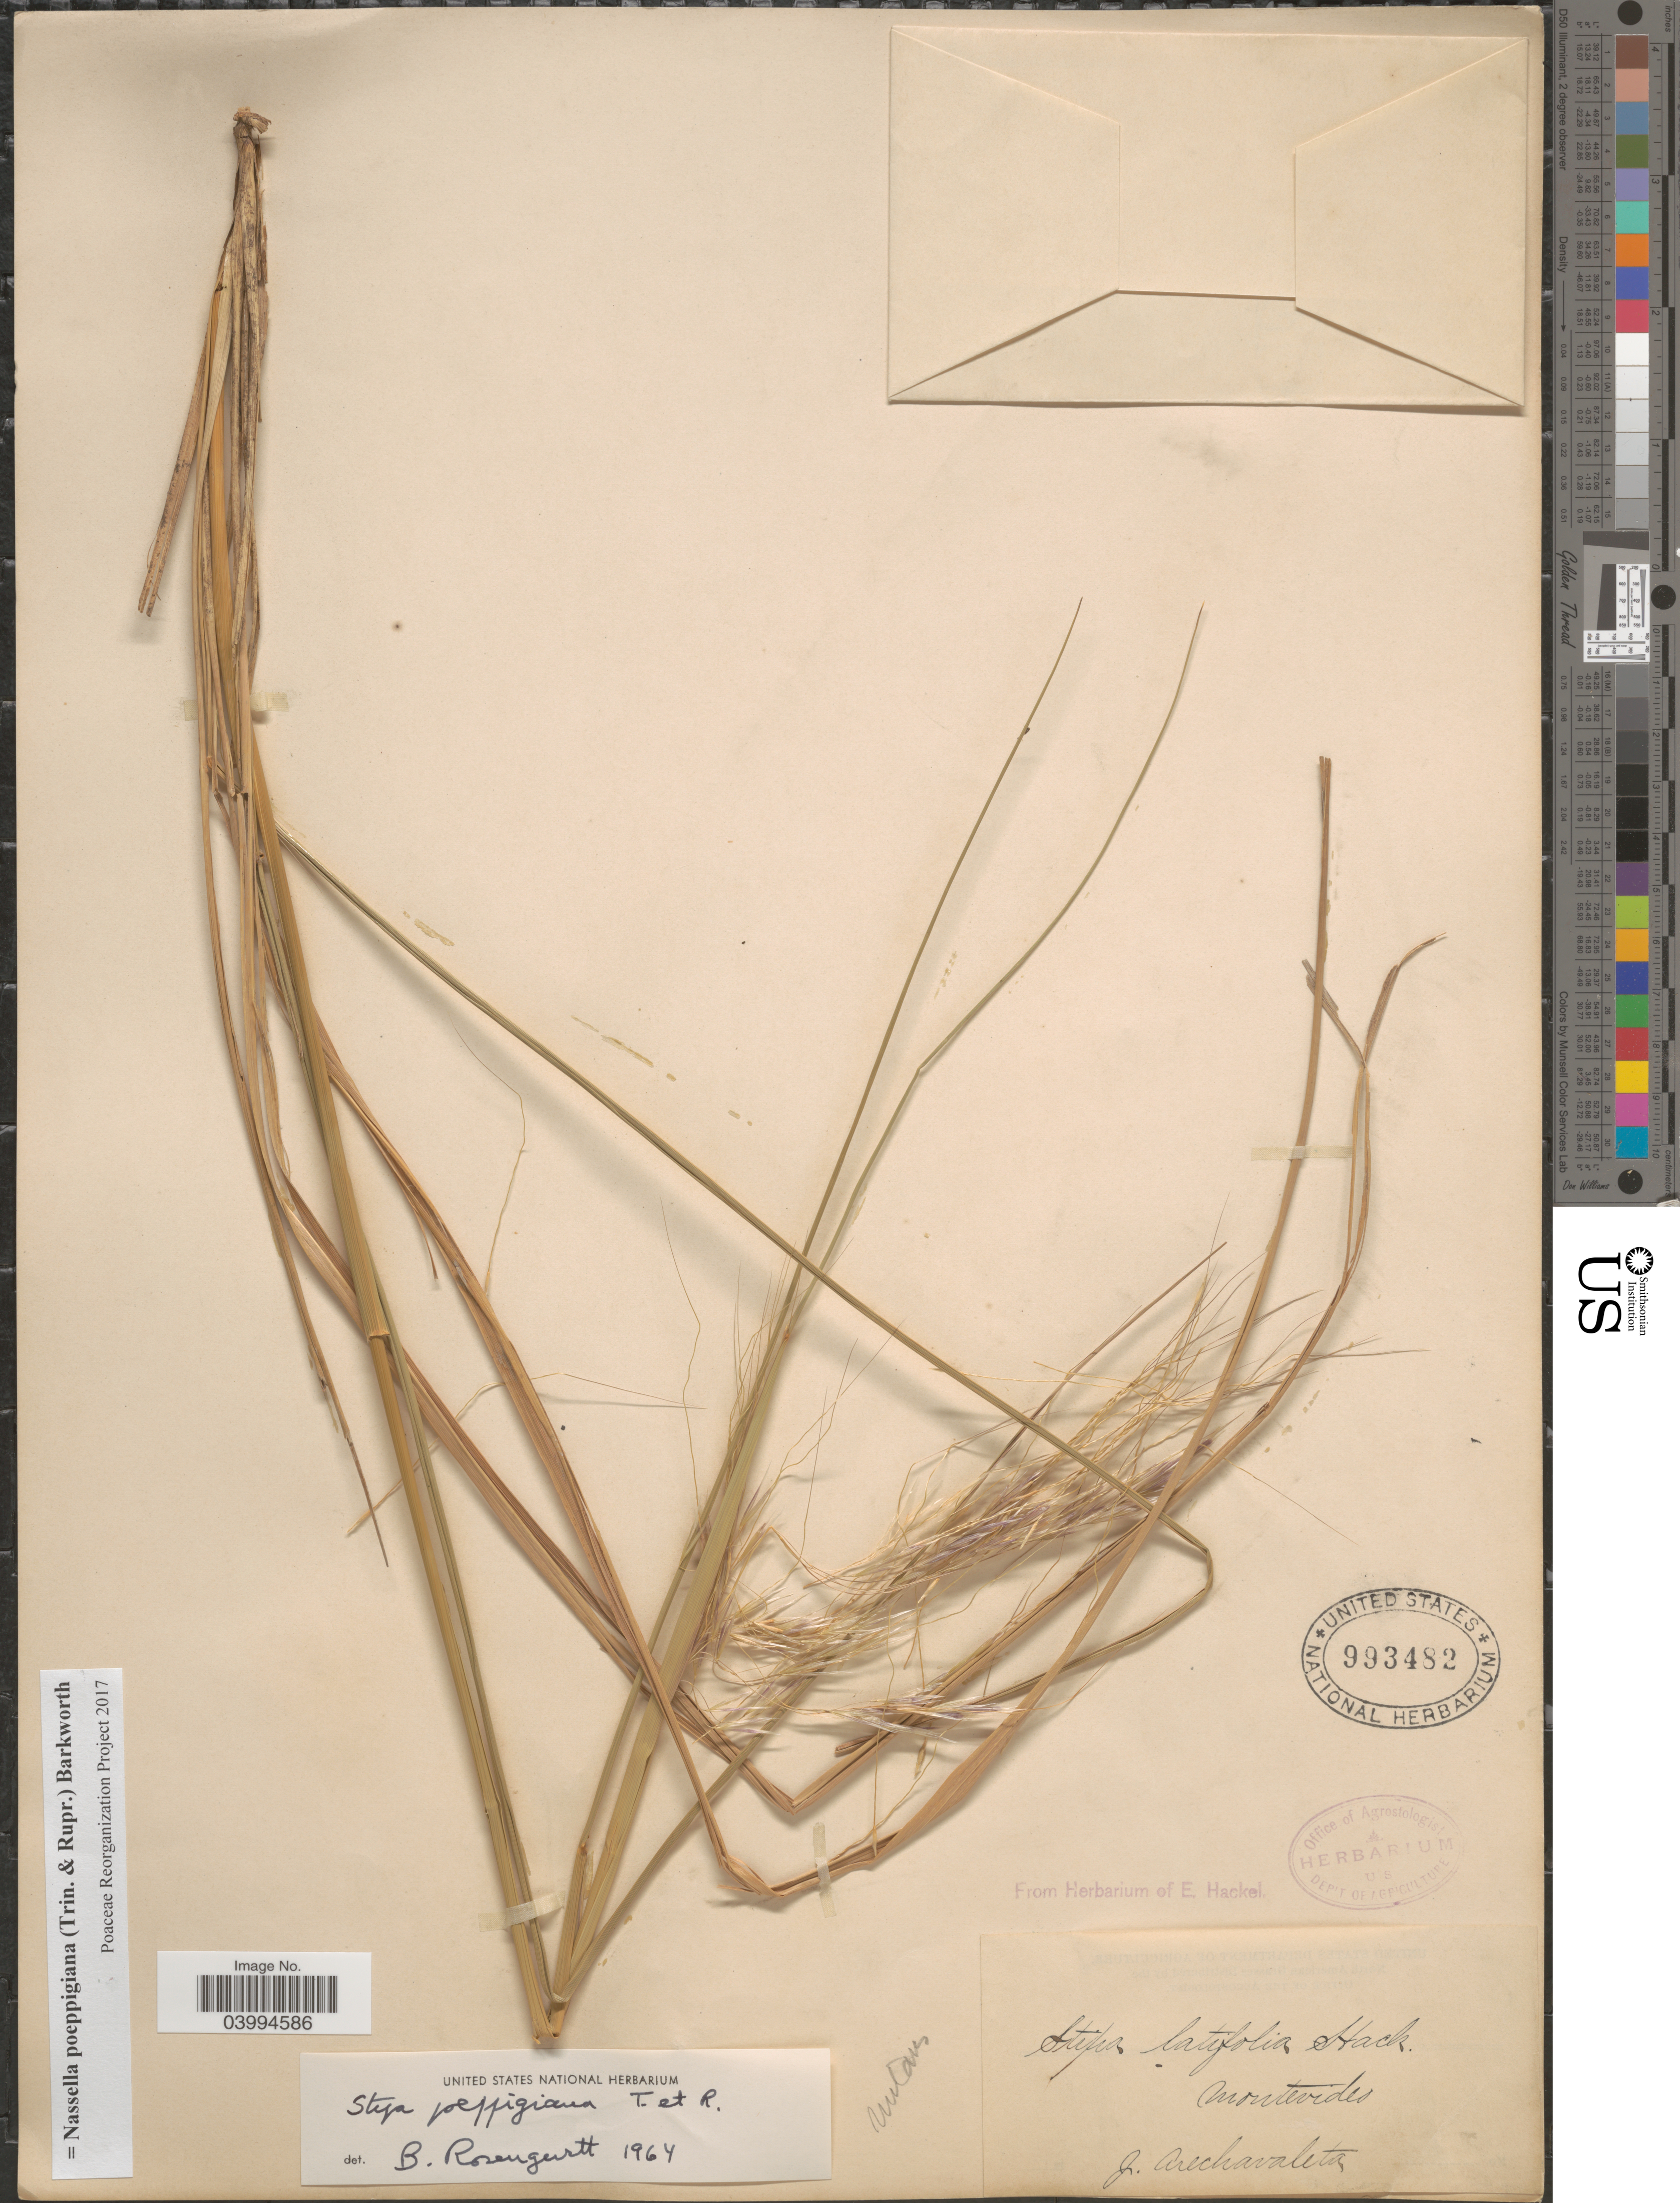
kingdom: Plantae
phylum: Tracheophyta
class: Liliopsida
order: Poales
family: Poaceae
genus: Nassella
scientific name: Nassella poeppigiana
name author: (Trin. & Rupr.) Barkworth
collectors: J. Arechavaleta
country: Uruguay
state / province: Montevideo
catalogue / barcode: US 993482